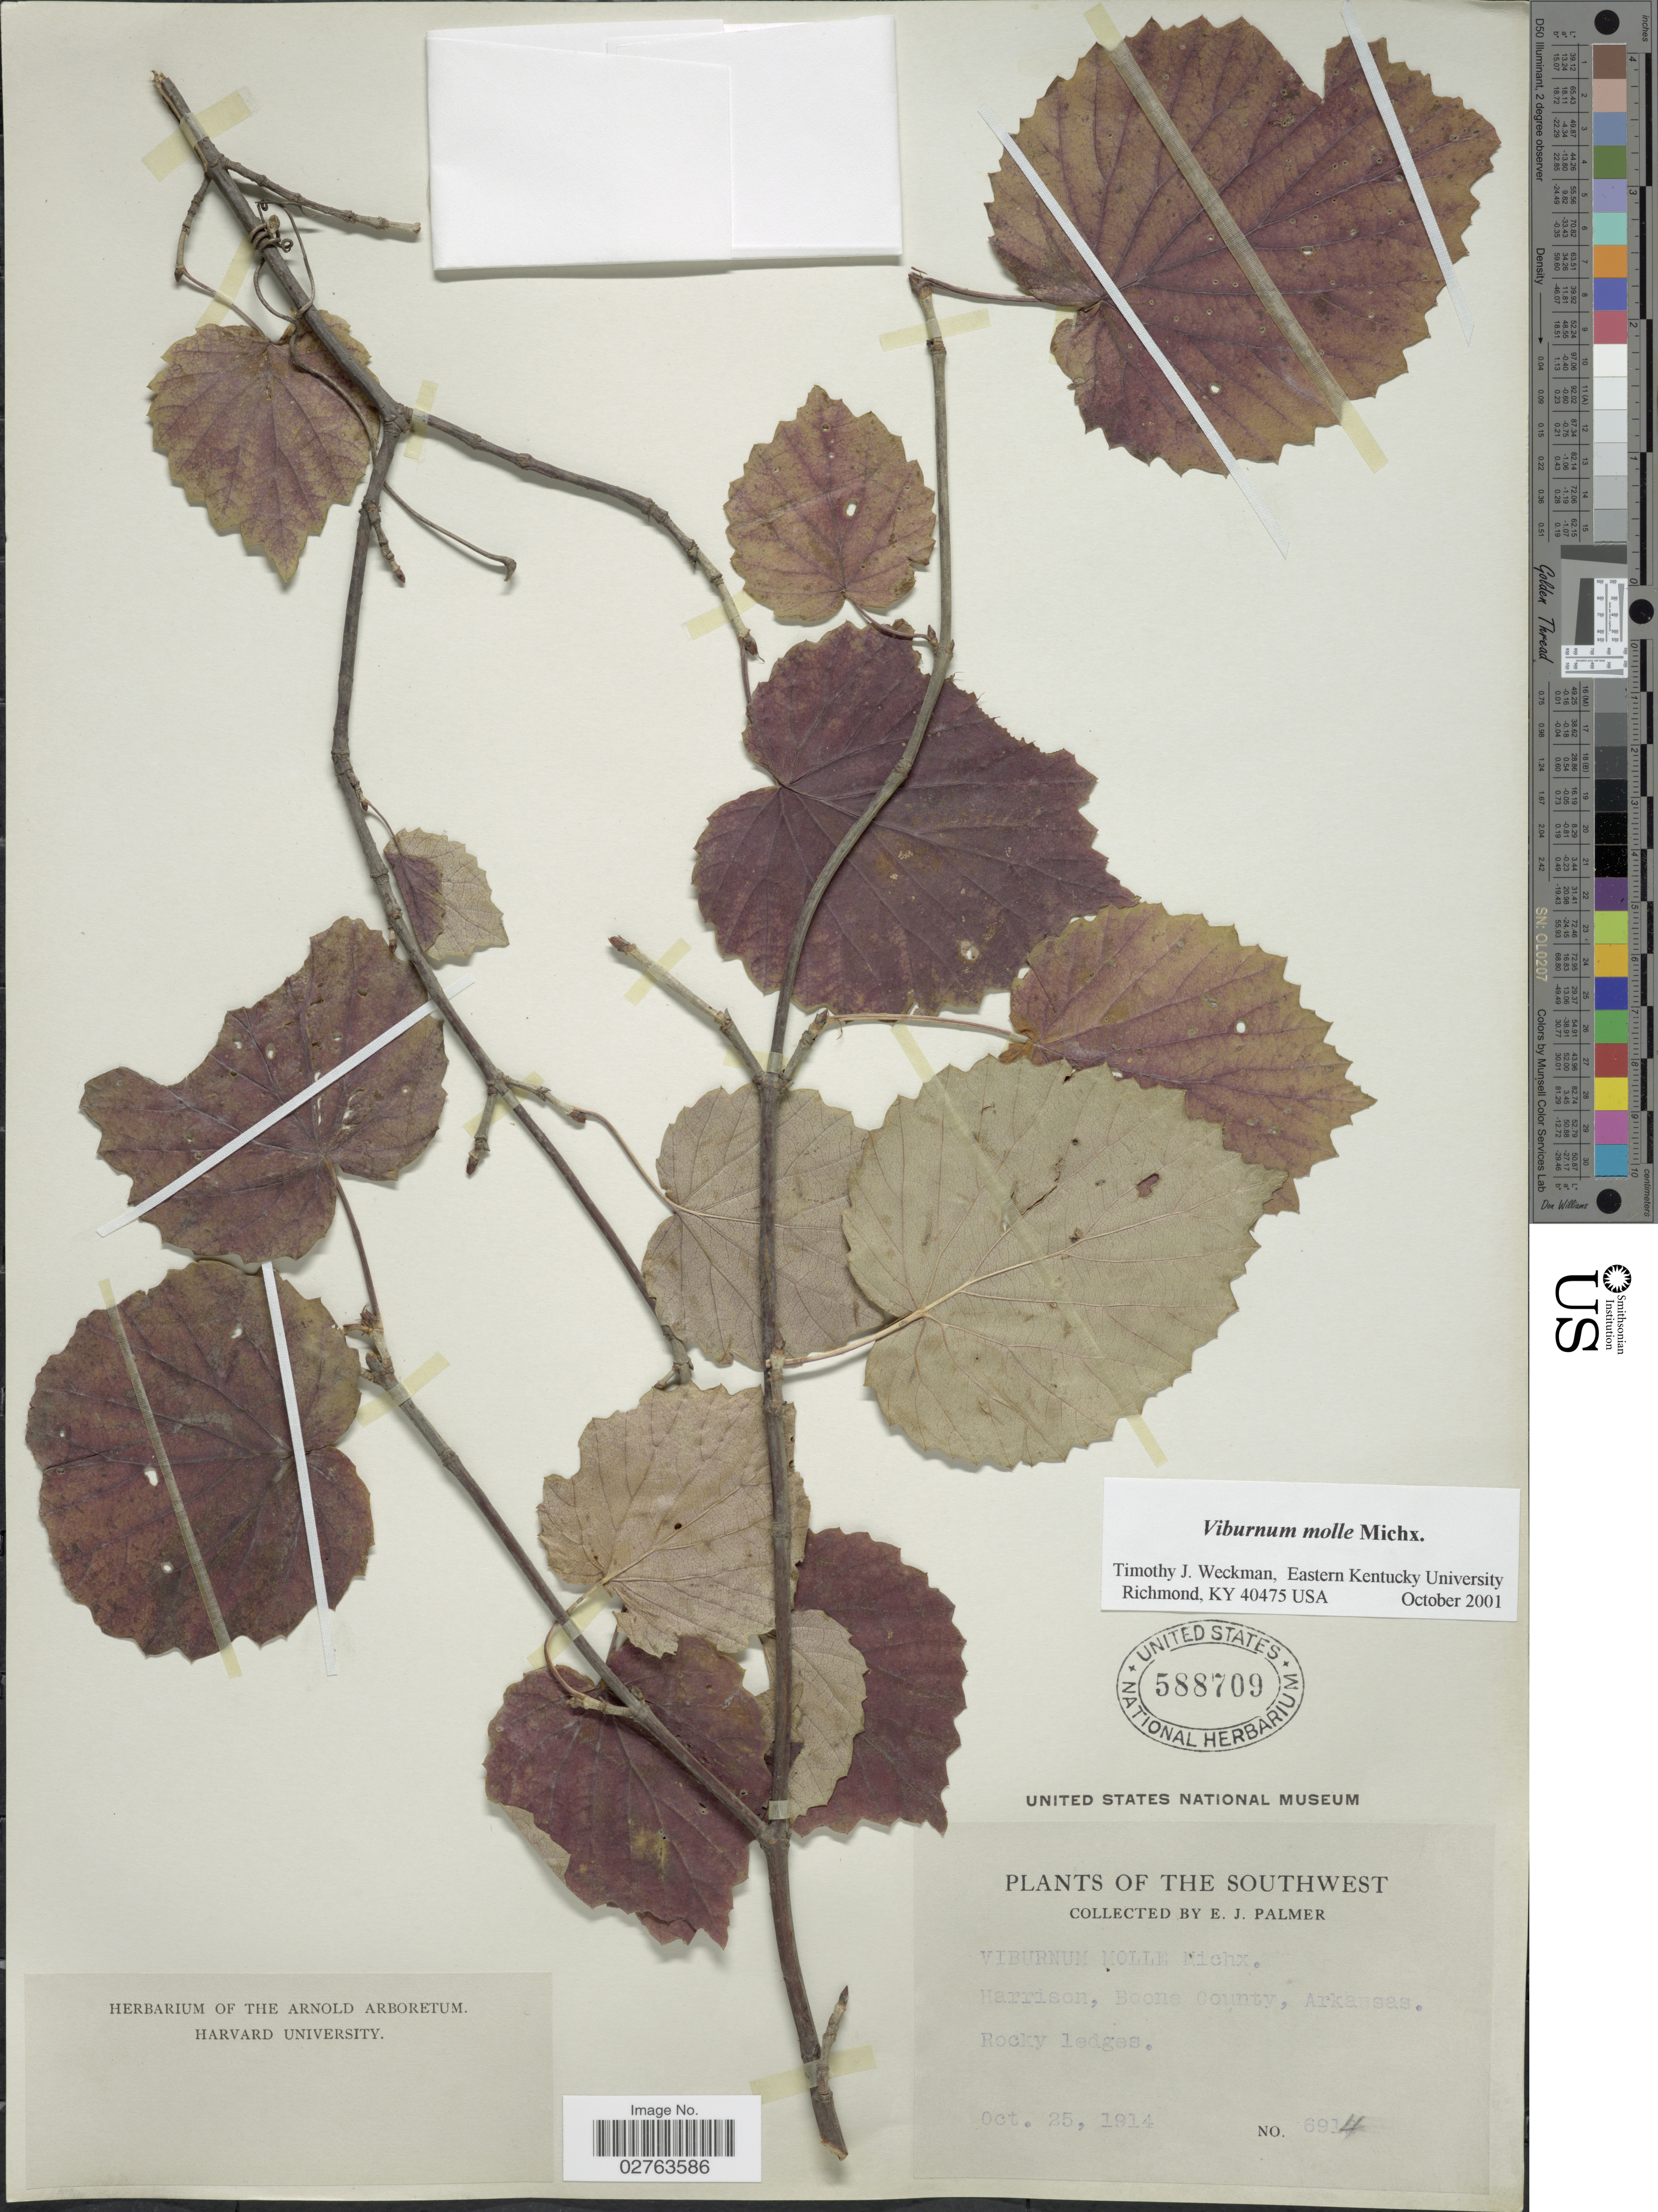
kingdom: Plantae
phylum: Tracheophyta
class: Magnoliopsida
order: Dipsacales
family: Viburnaceae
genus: Viburnum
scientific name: Viburnum molle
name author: Michx.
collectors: E. J. Palmer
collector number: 8924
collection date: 1914-10-25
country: United States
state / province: Arkansas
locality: The Southwest. Harrison, Boone County.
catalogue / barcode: US 588709